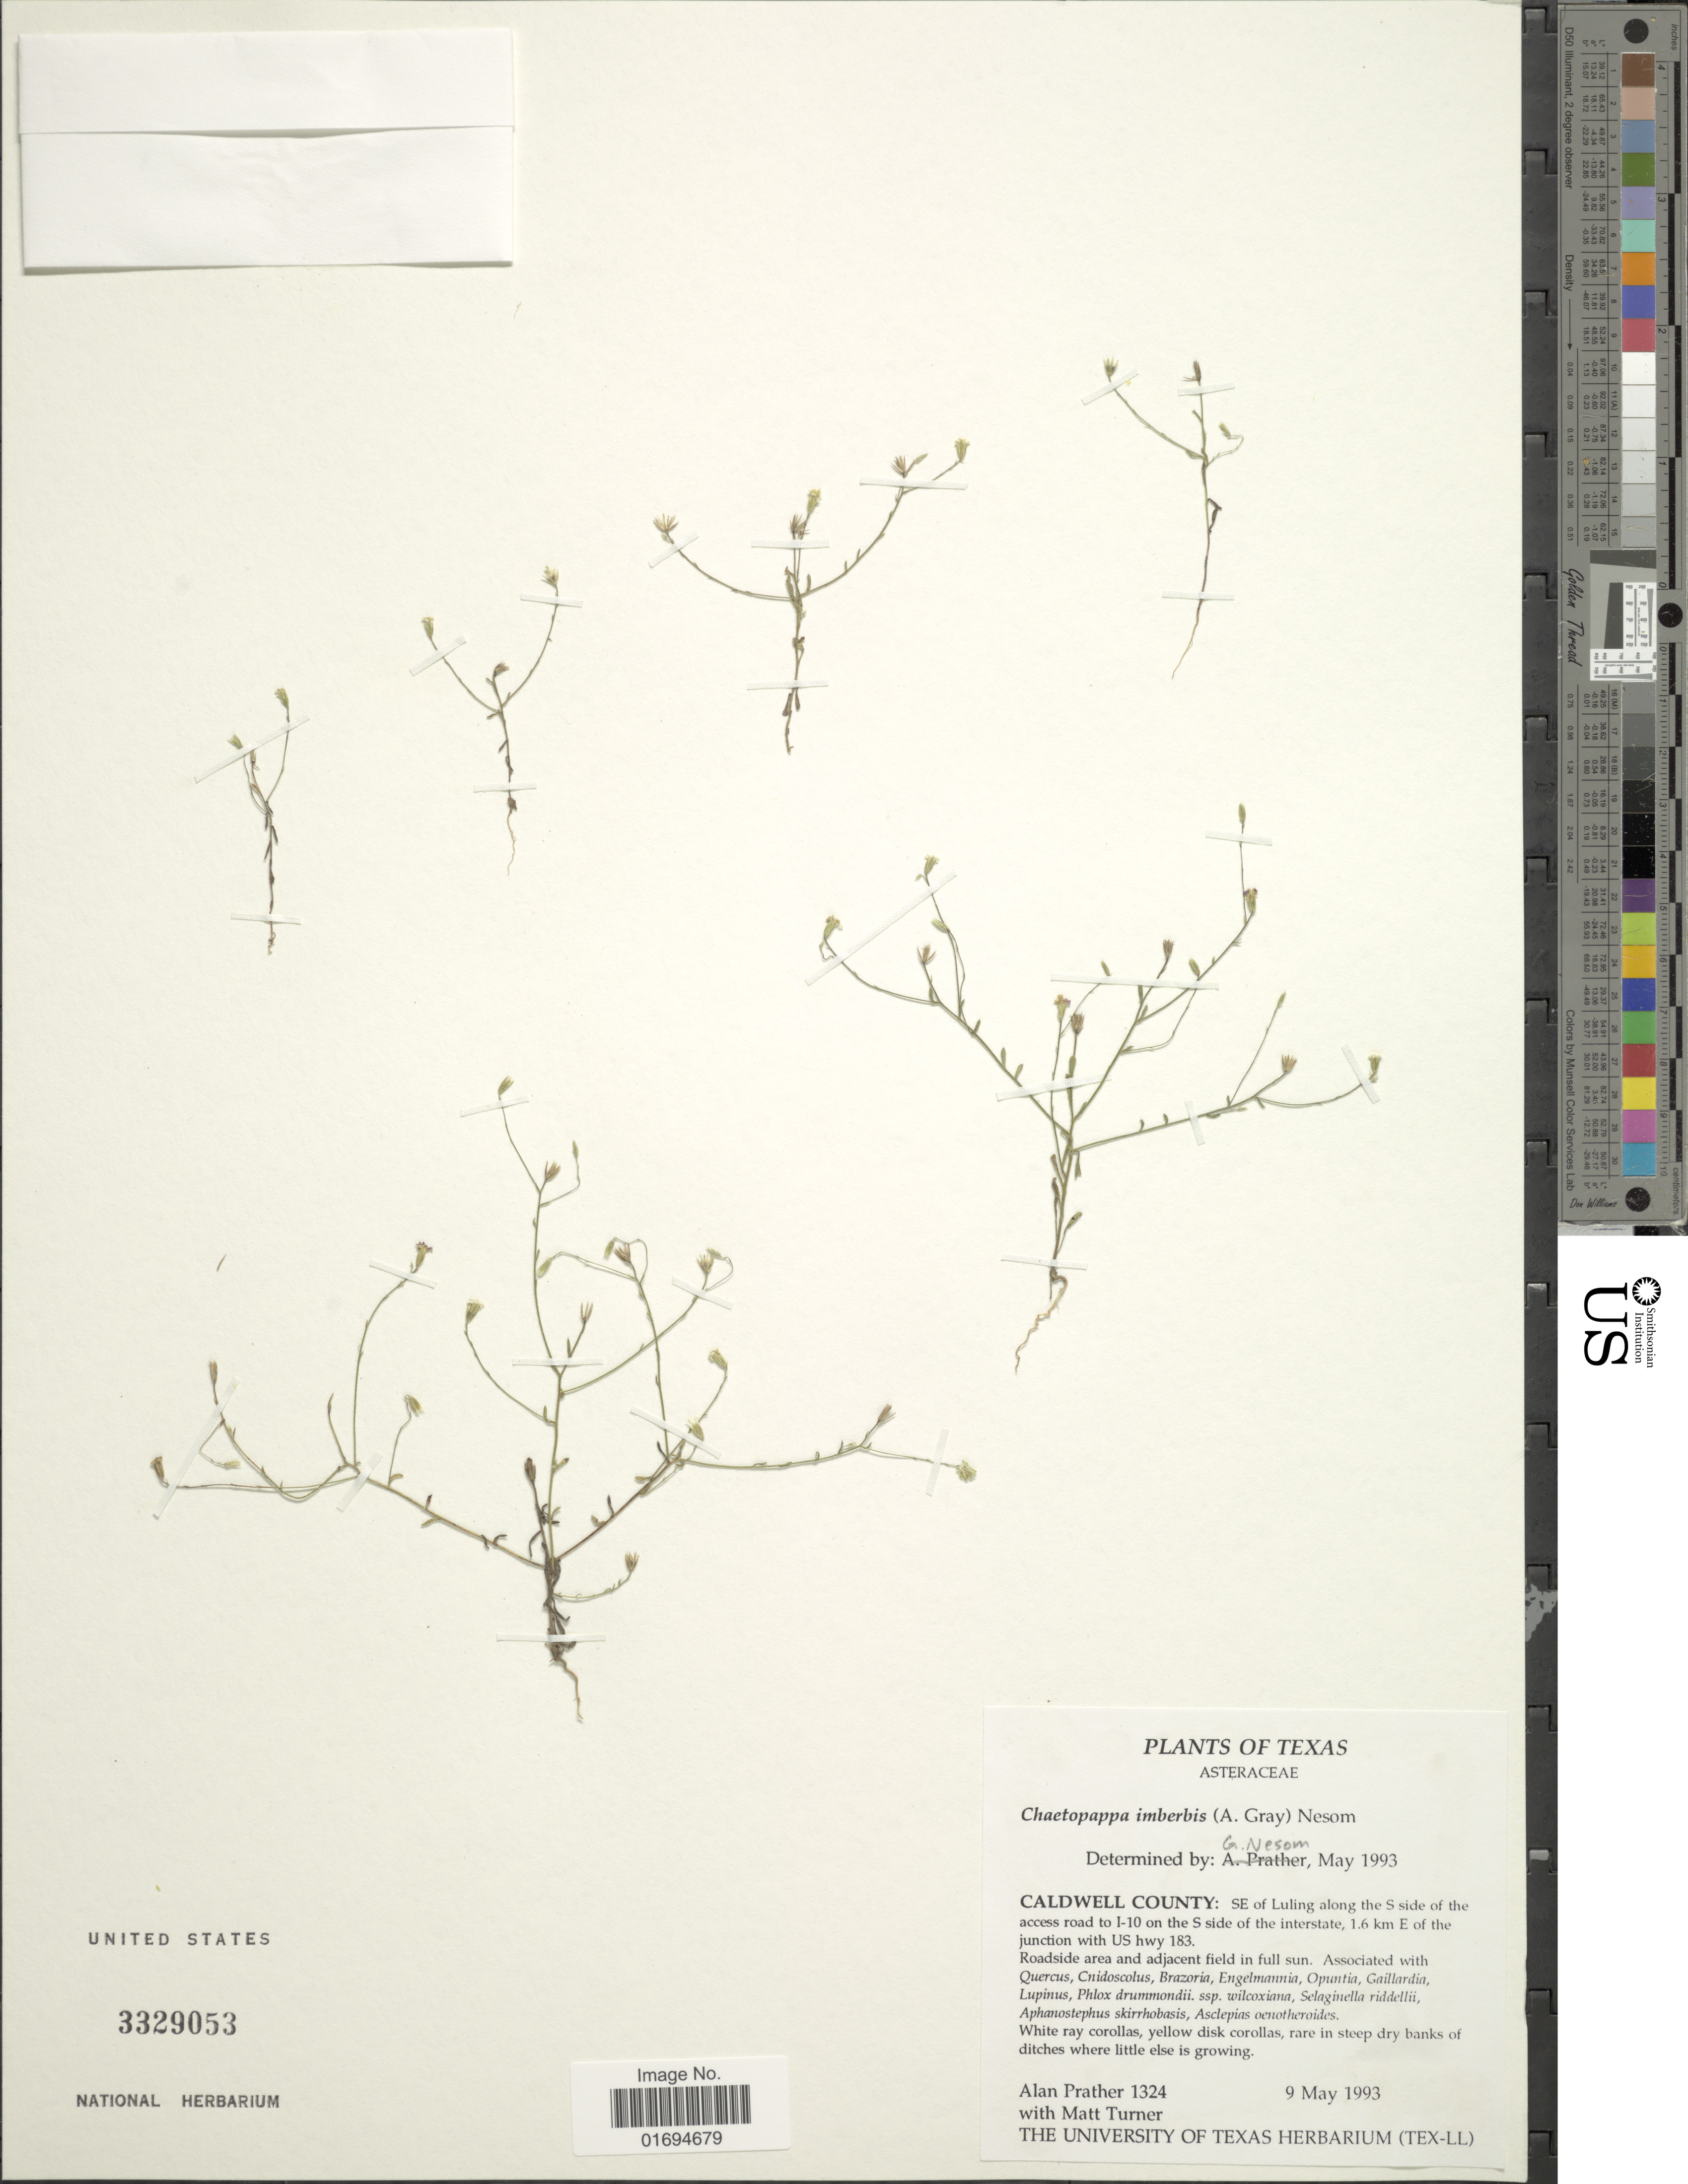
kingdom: Plantae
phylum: Tracheophyta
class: Magnoliopsida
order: Asterales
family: Asteraceae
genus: Chaetopappa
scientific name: Chaetopappa imberbis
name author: (A. Gray) G.L. Nesom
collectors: L. A. Prather & M. W. Turner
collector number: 1324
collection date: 1993-05-09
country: United States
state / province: Texas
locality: Caldwell County: SE of Lulling along the S side of the acces road to 1-10 on the S side of the interstate, 1.6 km E of the junction with US hwy 183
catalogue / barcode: US 3329053